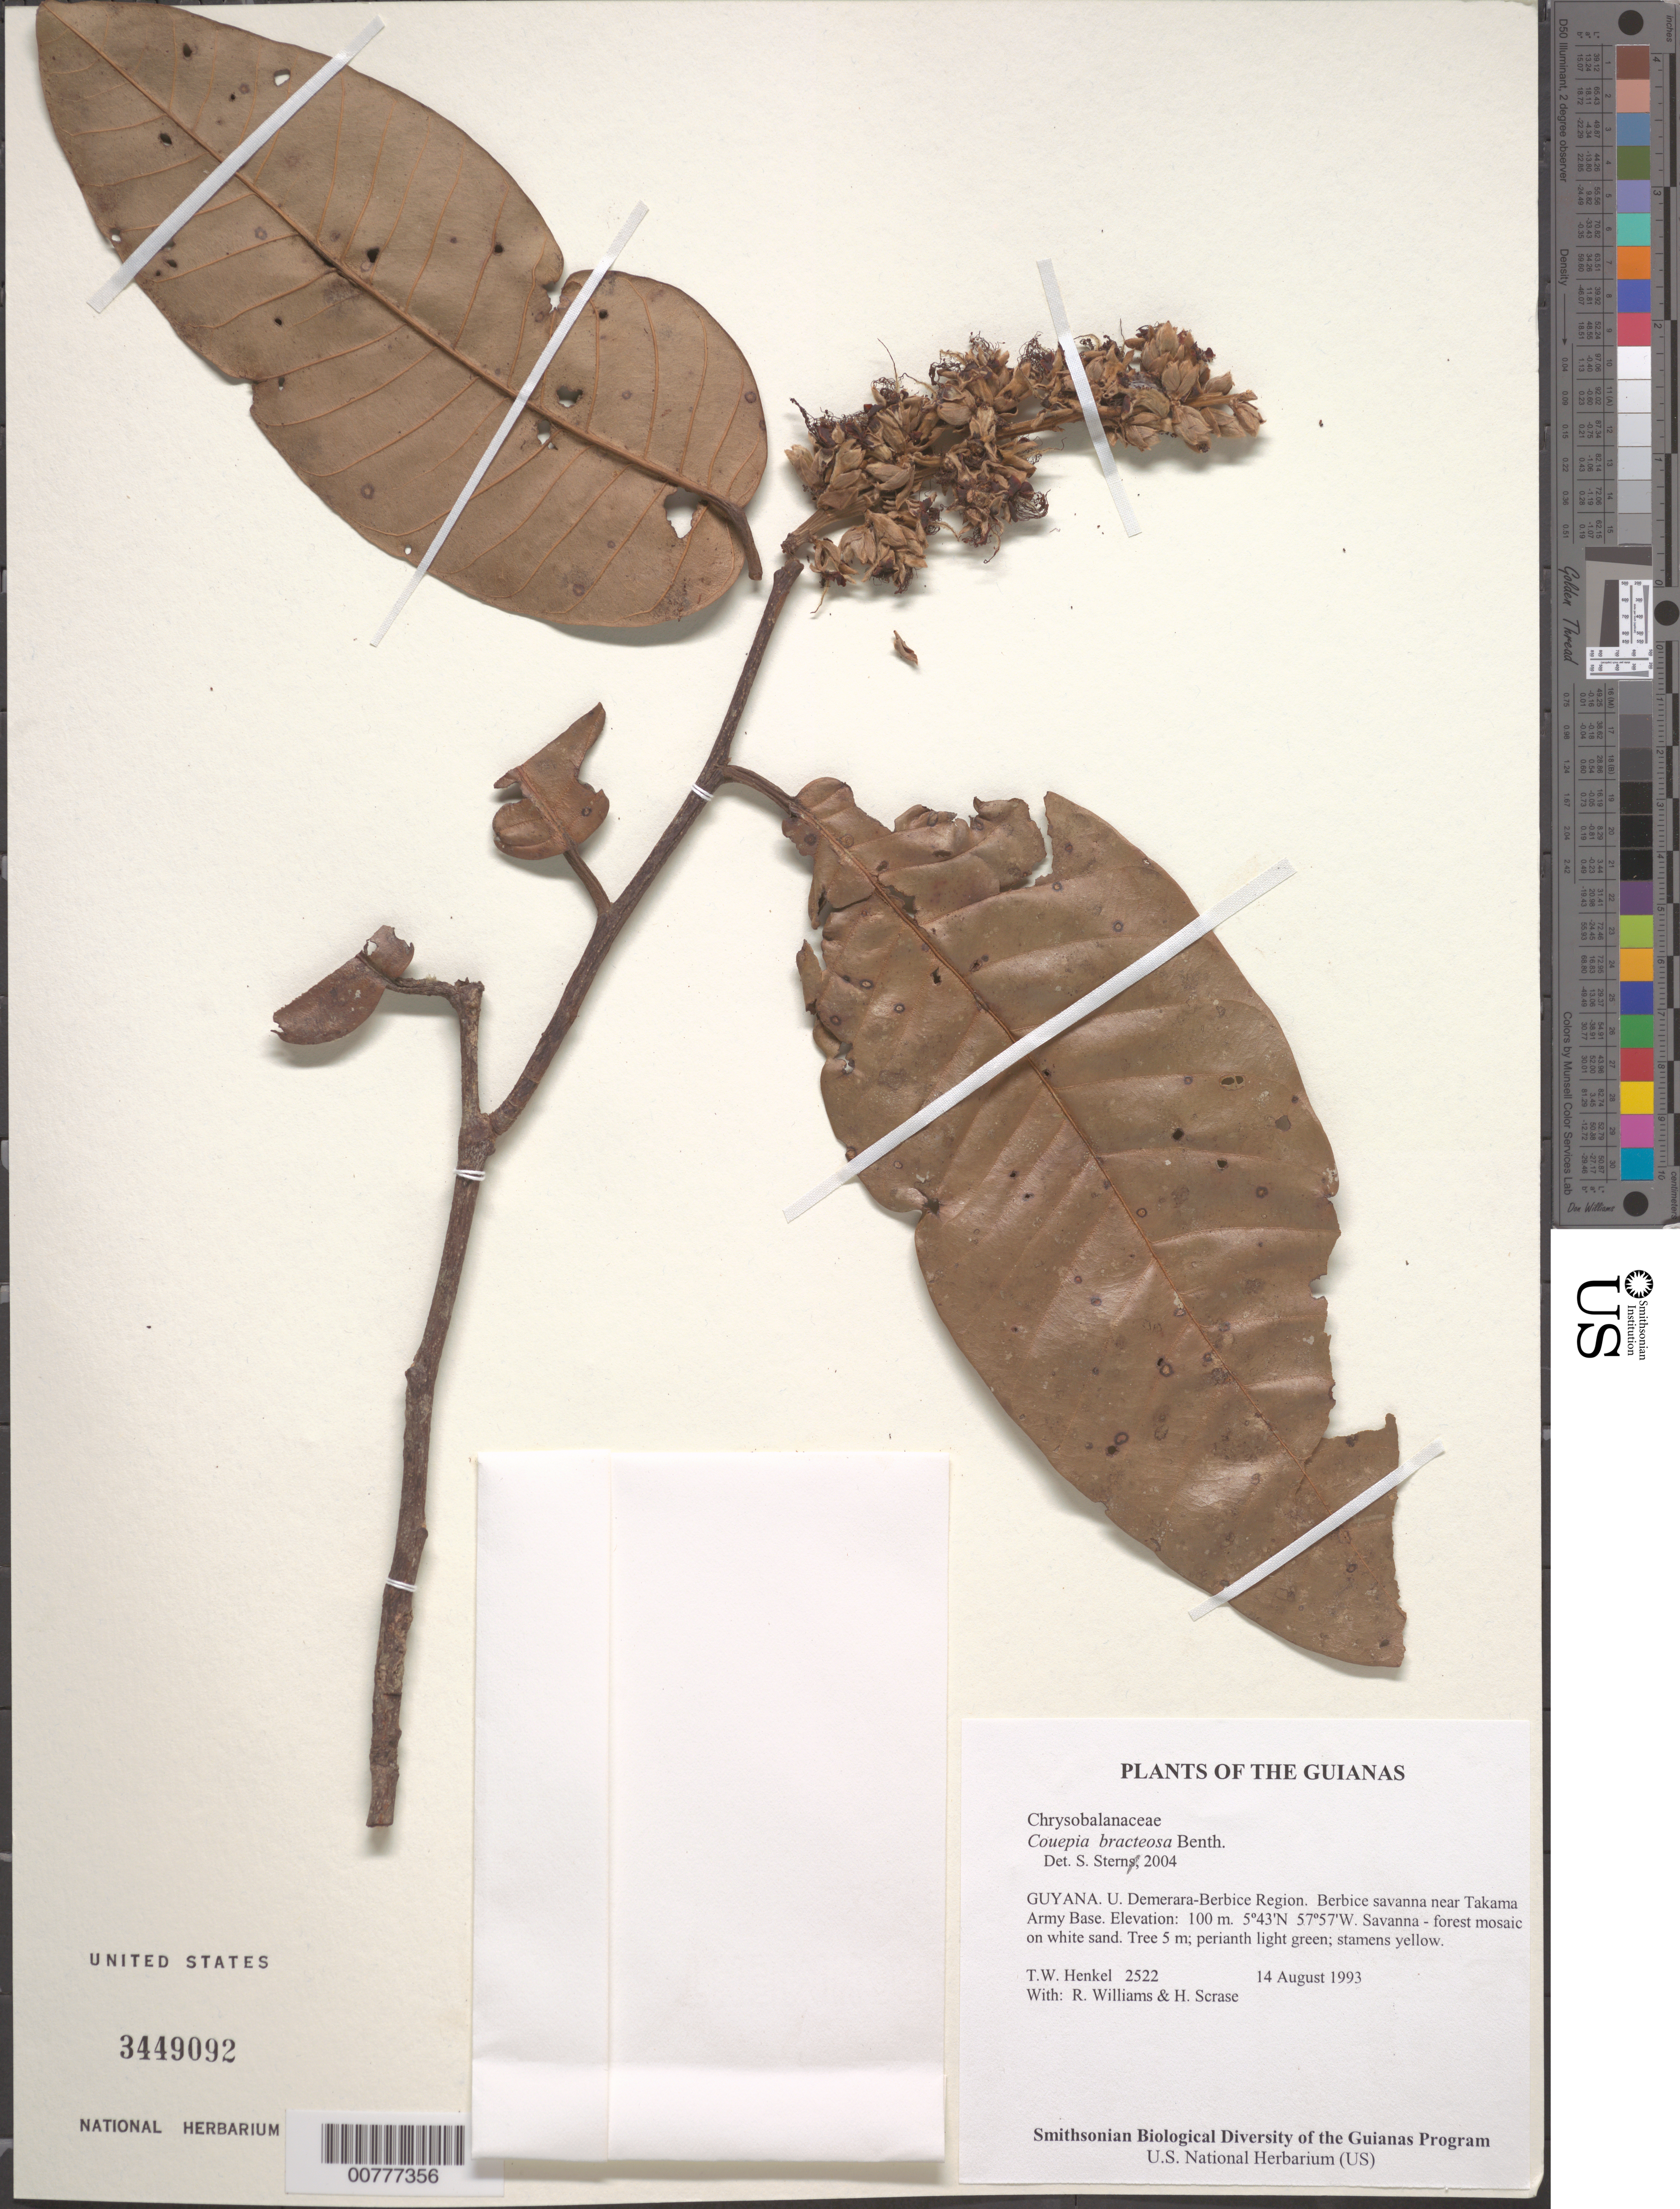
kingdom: Plantae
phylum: Tracheophyta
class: Magnoliopsida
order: Malpighiales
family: Chrysobalanaceae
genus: Couepia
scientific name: Couepia bracteosa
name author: Benth.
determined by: Stern, S. R., (UT)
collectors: T. Henkel, R. Williams & H. Scrase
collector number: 2522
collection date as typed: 14 August 1993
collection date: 1993-08-14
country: Guyana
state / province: U. Demerara-Berbice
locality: Berbice savanna near Takama Army Base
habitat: Savanna - forest mosaic on white sand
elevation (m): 100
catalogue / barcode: US 3449092